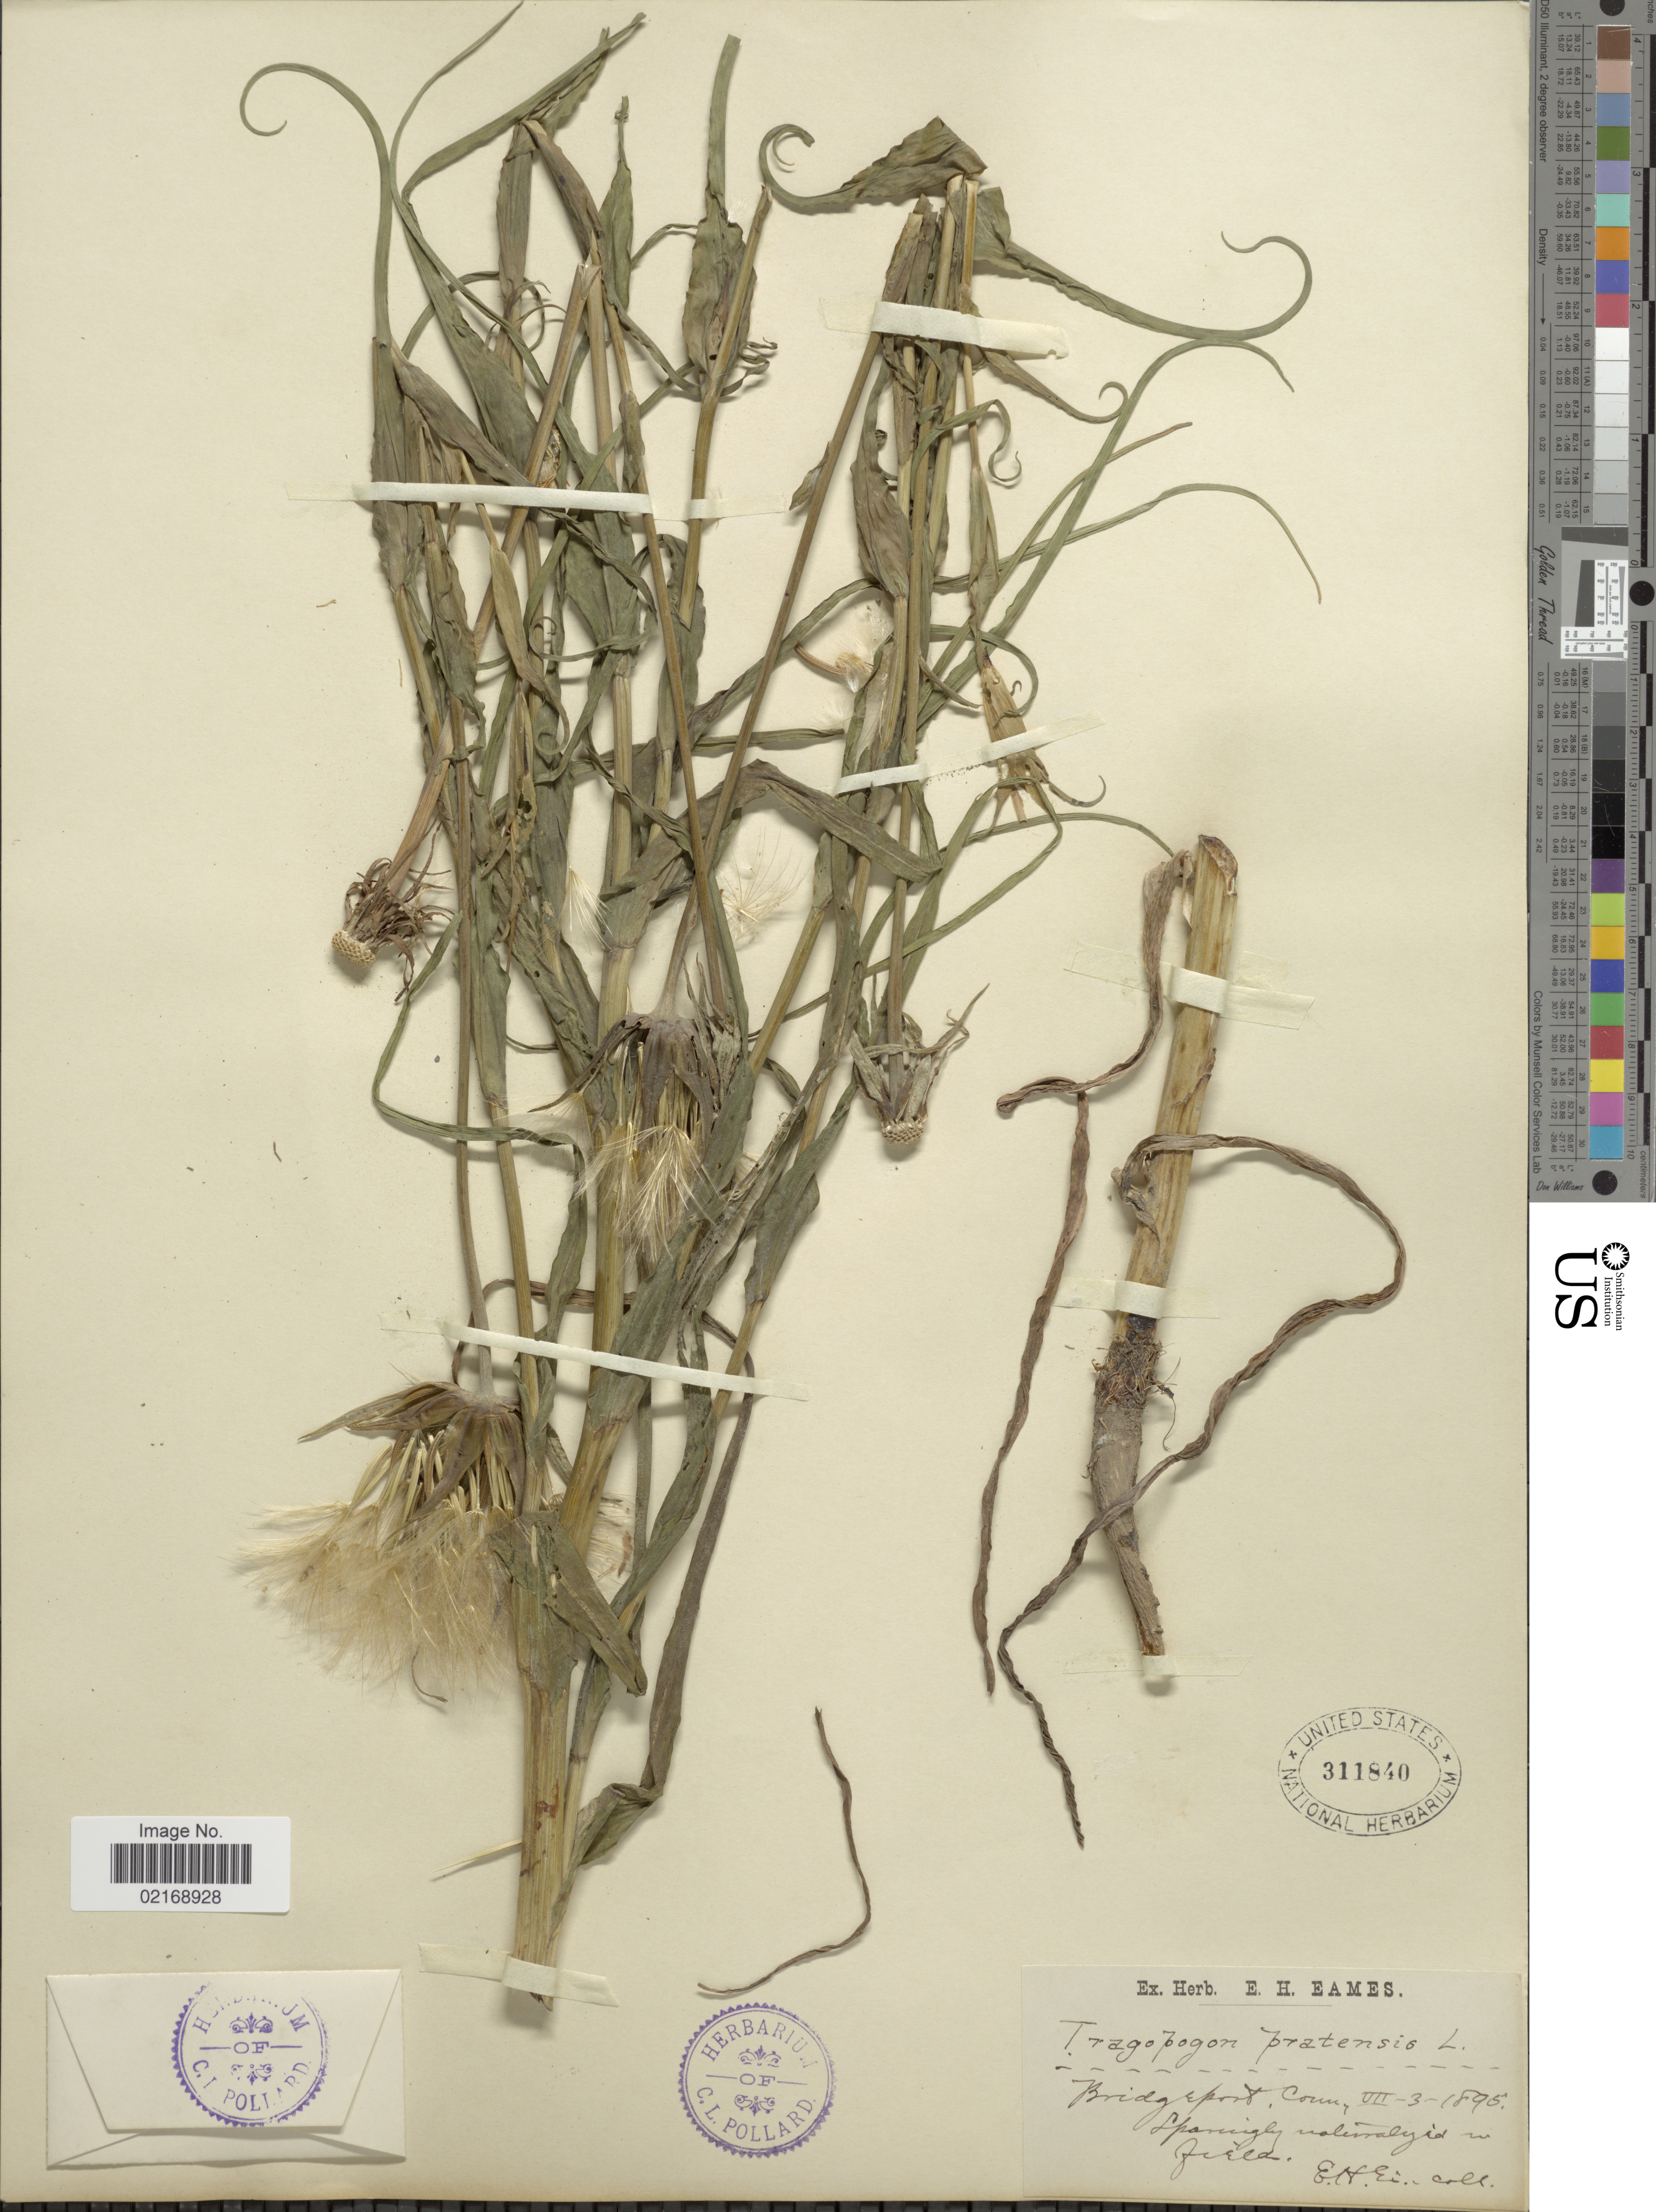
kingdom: Plantae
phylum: Tracheophyta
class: Magnoliopsida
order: Asterales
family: Asteraceae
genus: Tragopogon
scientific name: Tragopogon pratensis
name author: L.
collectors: E. H. Eames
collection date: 1895-07-03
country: United States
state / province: Connecticut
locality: Bridgeport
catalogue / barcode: US 311840